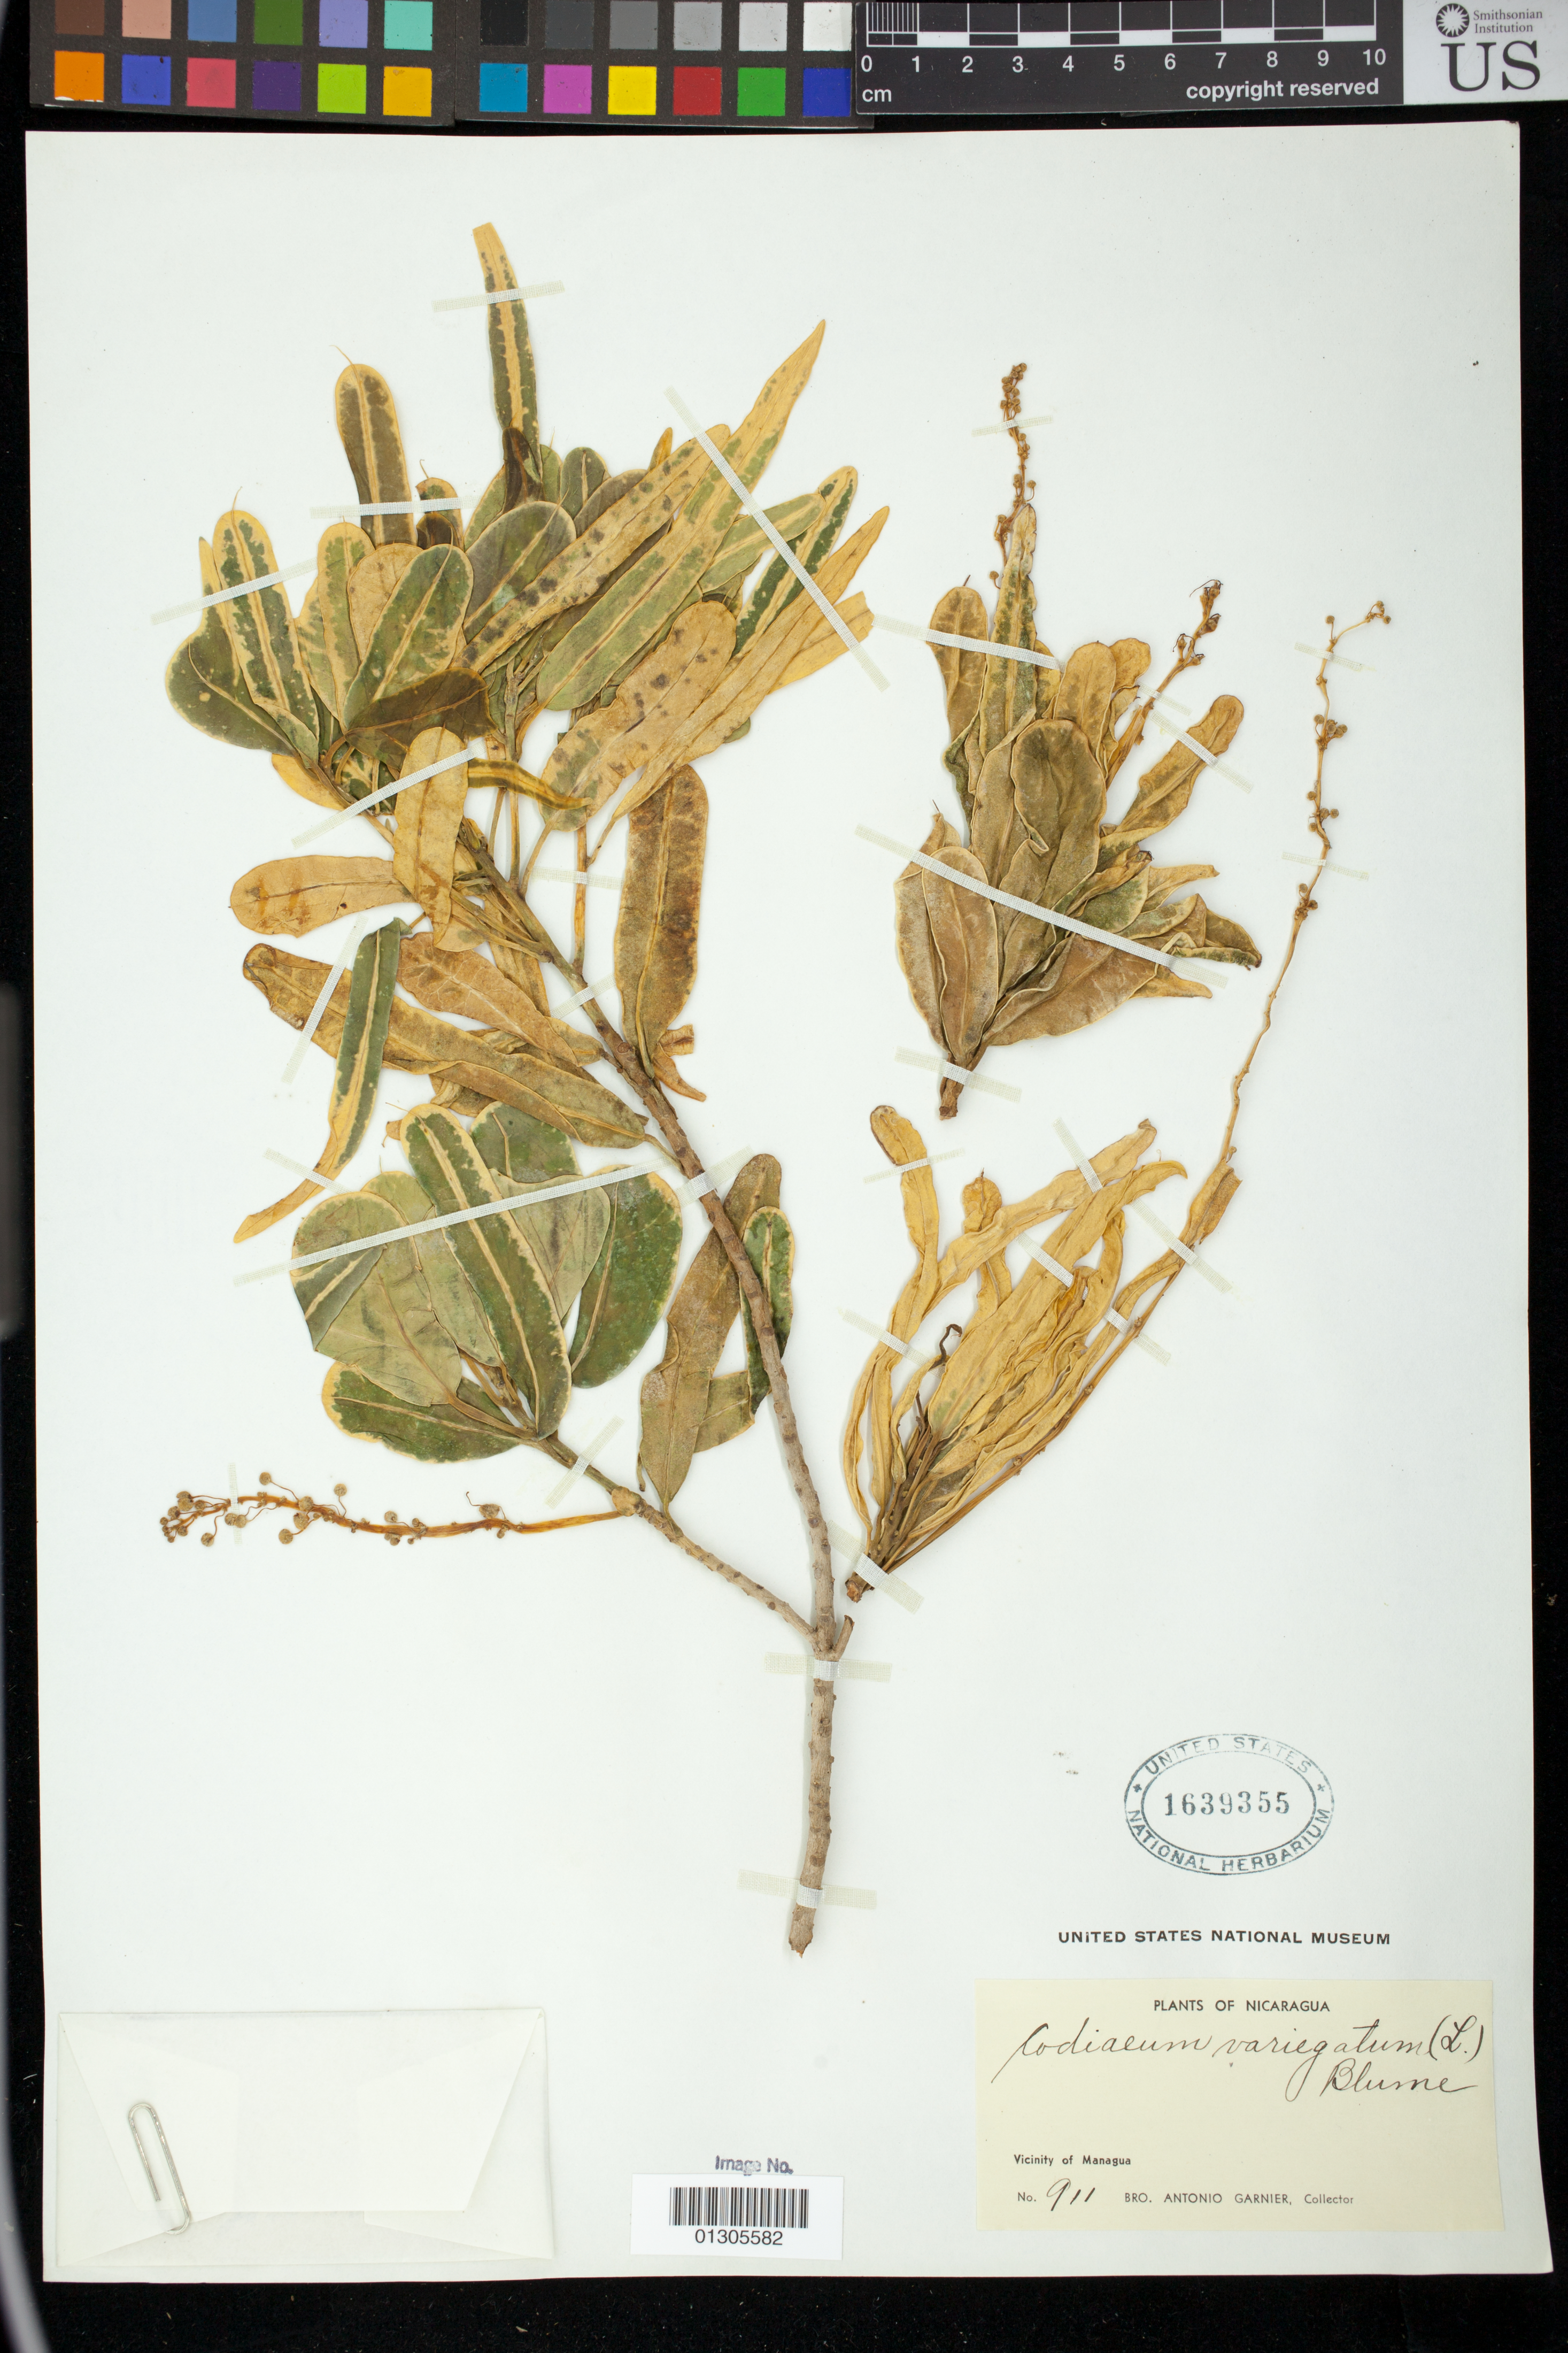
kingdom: Plantae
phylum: Tracheophyta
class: Magnoliopsida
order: Malpighiales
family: Euphorbiaceae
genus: Codiaeum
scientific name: Codiaeum variegatum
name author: (L.) Rumph. ex A. Juss.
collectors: Bro. A. Garnier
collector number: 911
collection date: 1932/1935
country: Nicaragua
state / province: Managua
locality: Vicinity of Managua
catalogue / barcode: US 1639355